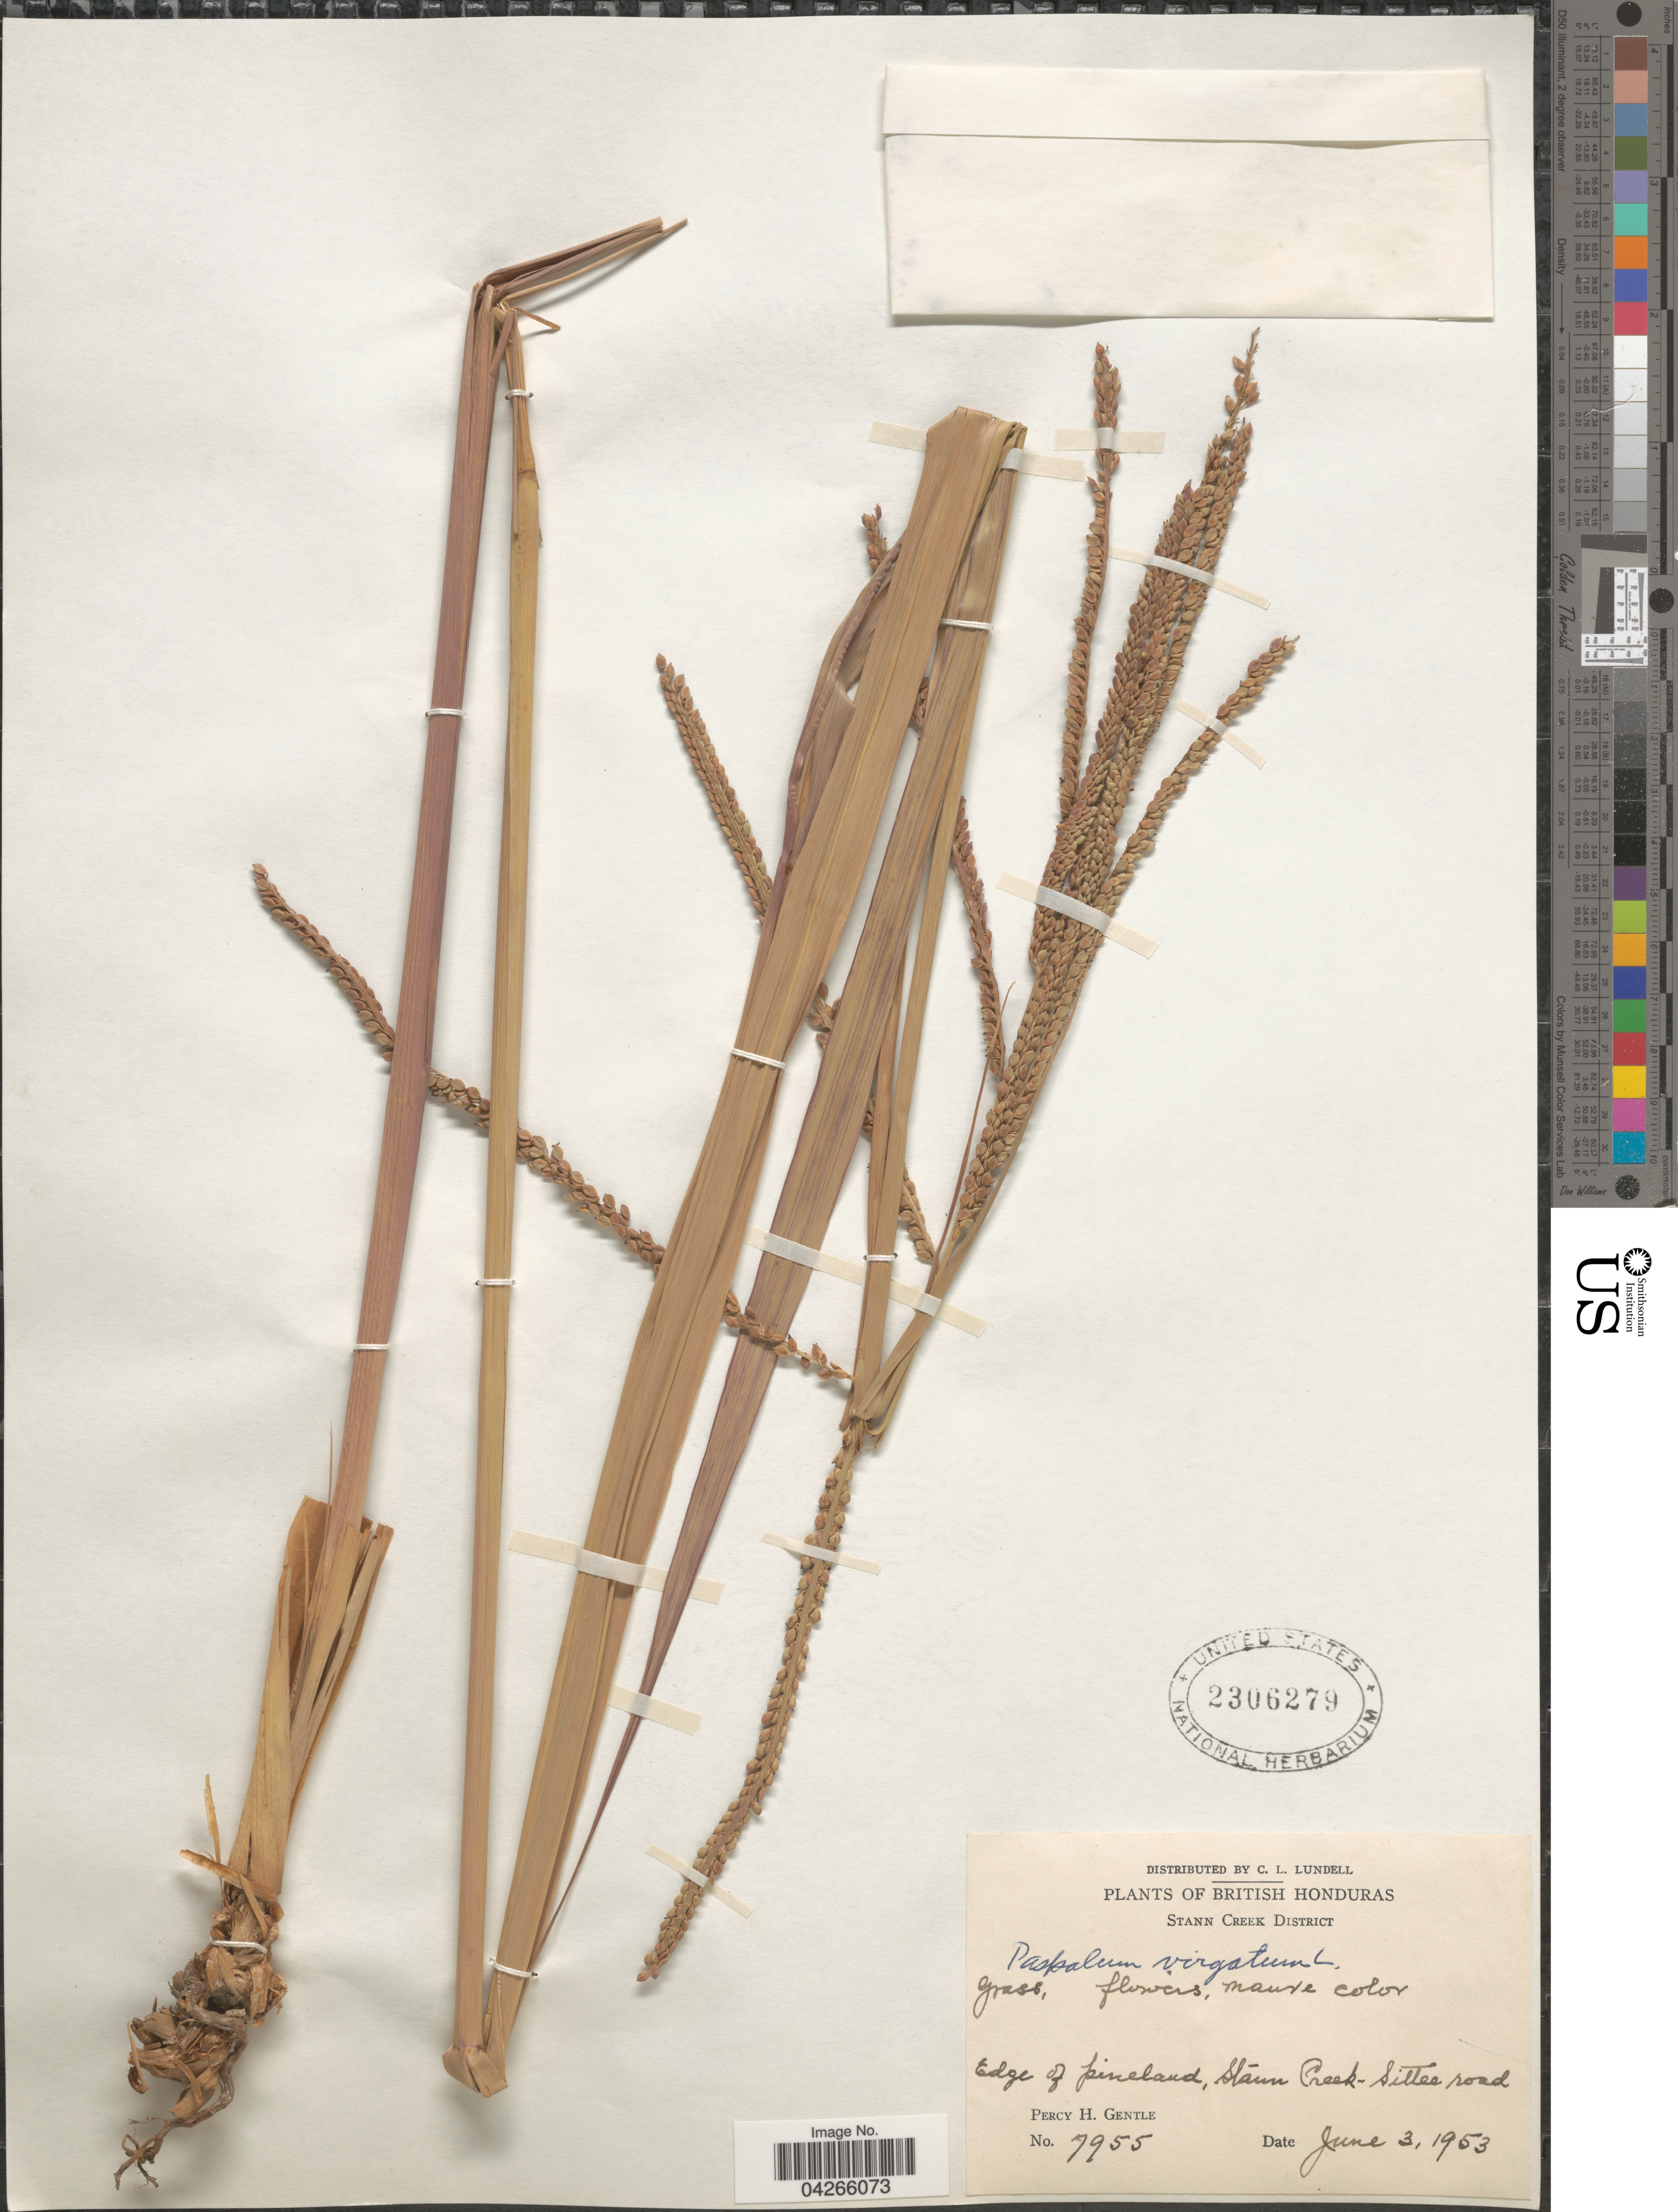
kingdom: Plantae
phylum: Tracheophyta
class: Liliopsida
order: Poales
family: Poaceae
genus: Paspalum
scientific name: Paspalum virgatum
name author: L.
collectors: P. H. Gentle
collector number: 7955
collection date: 1953-06-03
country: Belize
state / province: Stann Creek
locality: British Honduras. Stann Creek District. Edge of pineland, Stann Creek-Siltes road.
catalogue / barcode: US 2306279